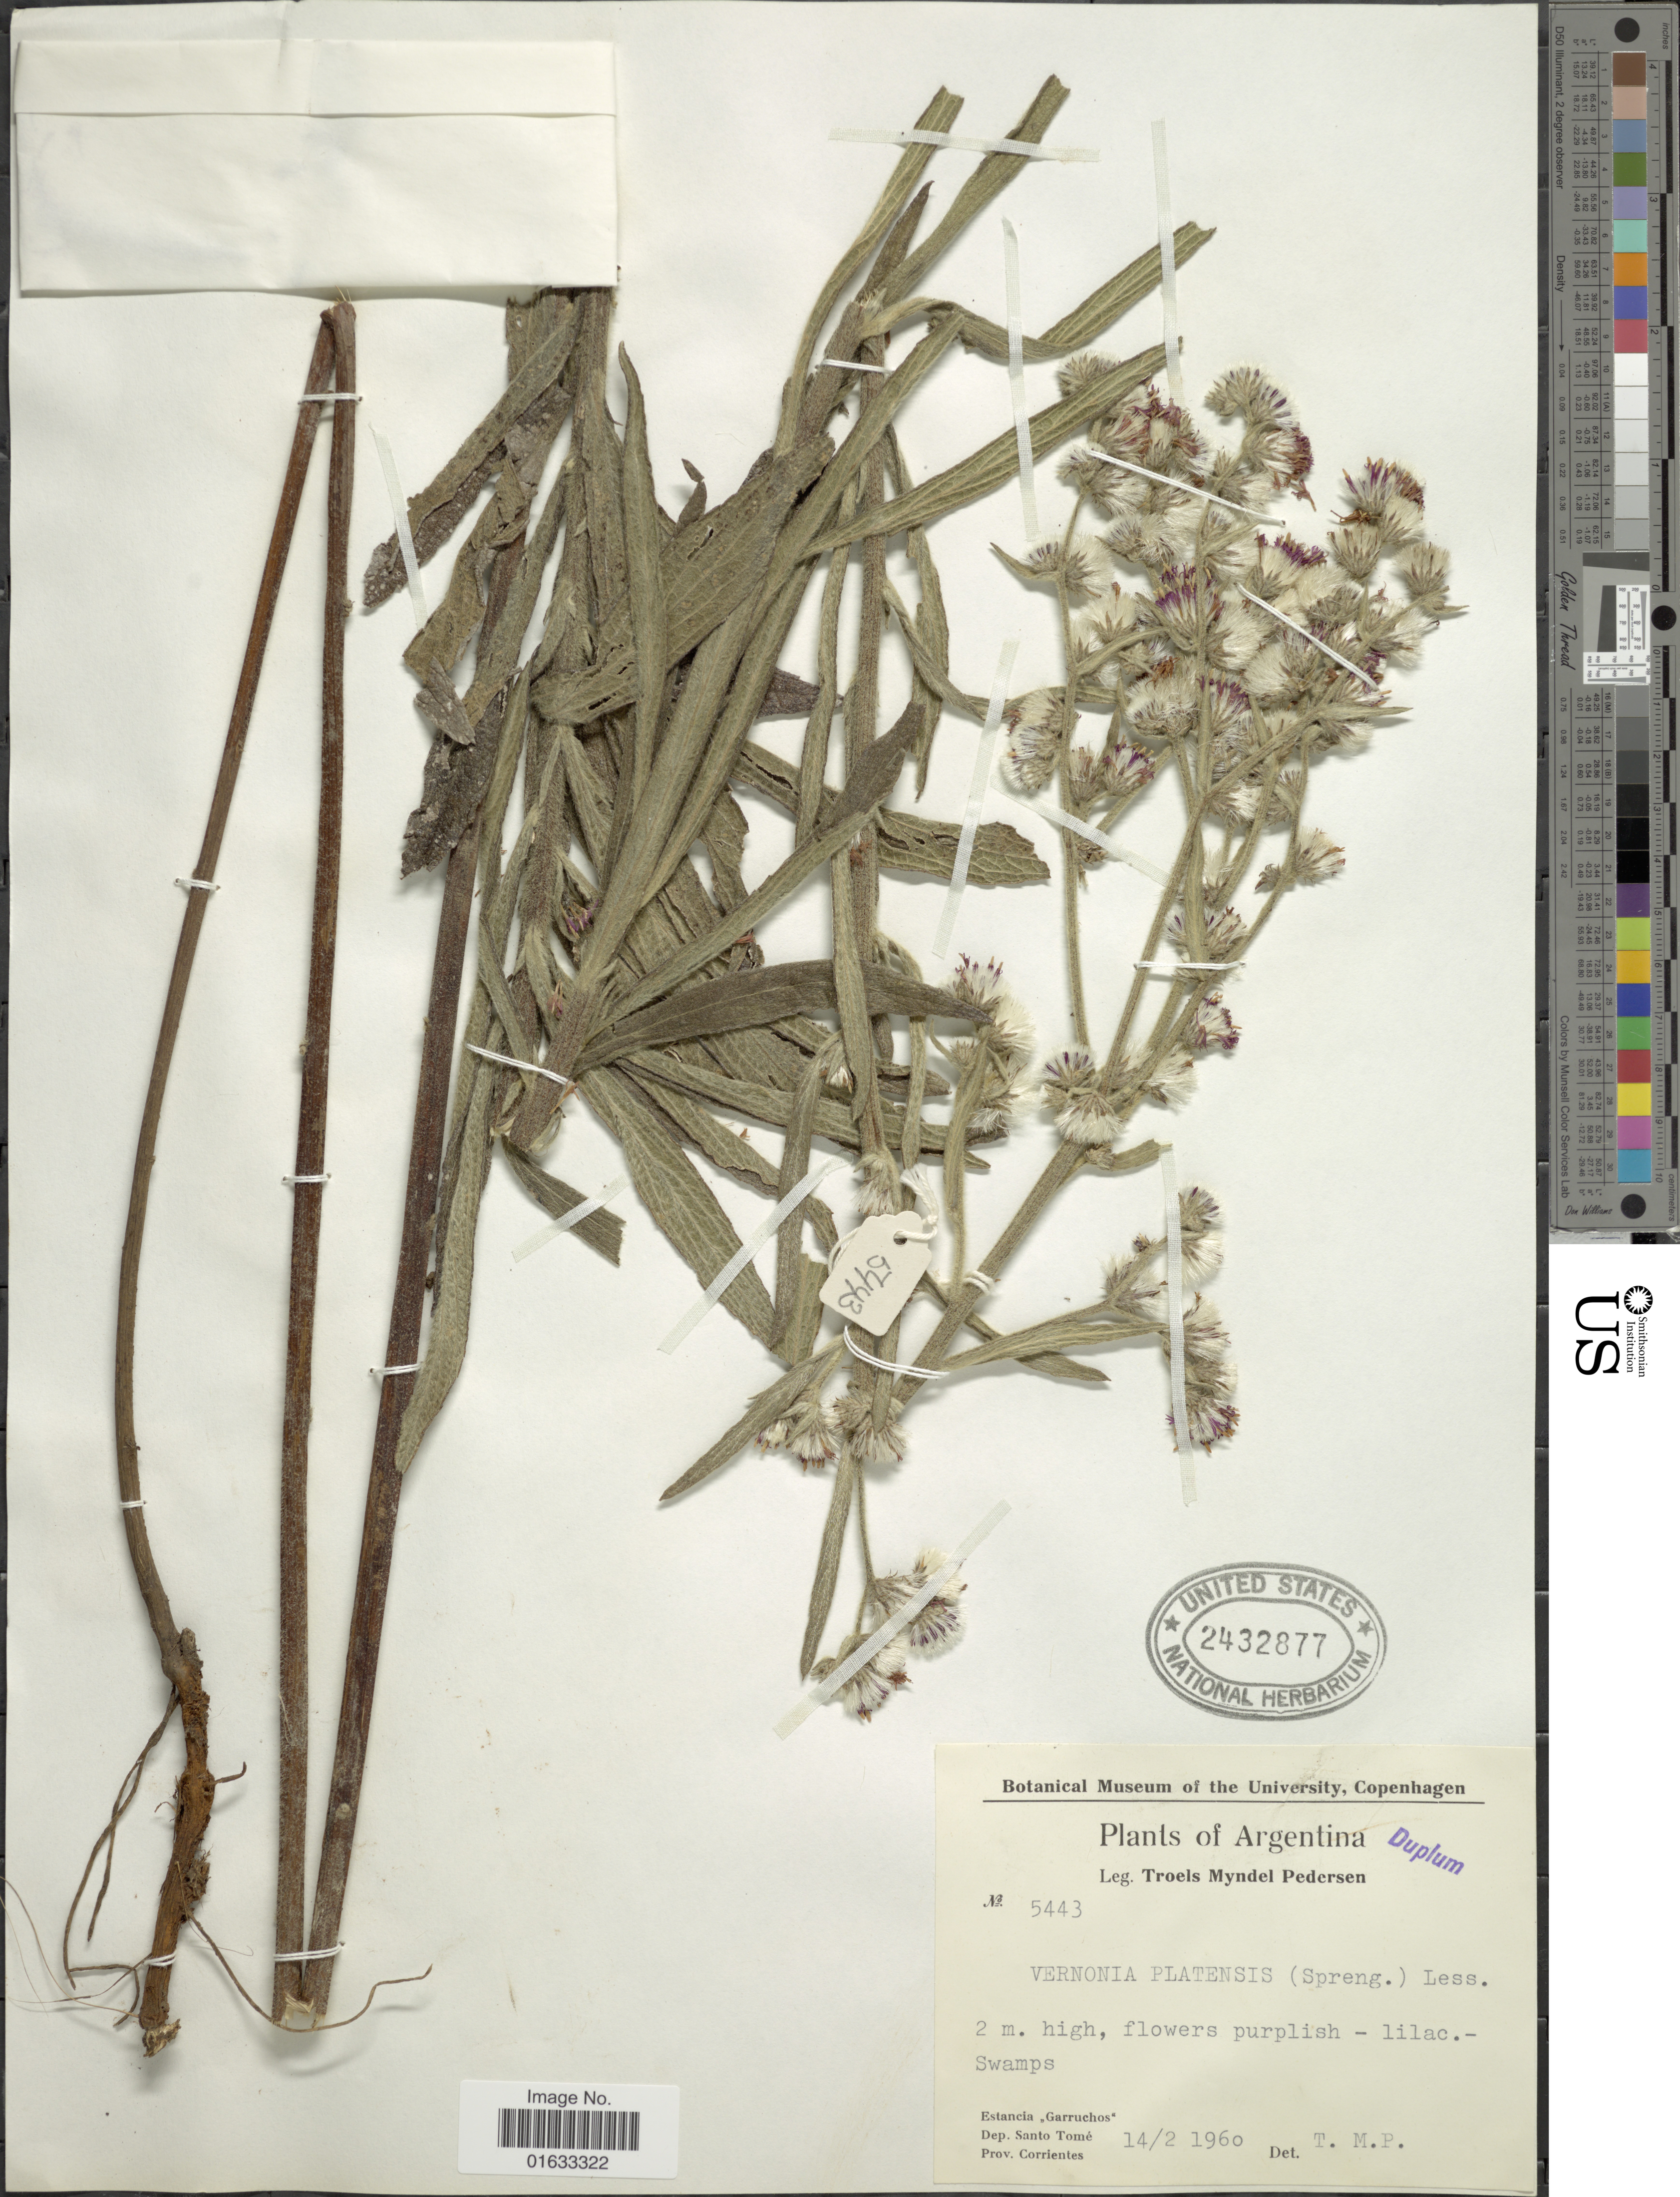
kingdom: Plantae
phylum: Tracheophyta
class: Magnoliopsida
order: Asterales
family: Asteraceae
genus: Chrysolaena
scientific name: Chrysolaena platensis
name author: (Spreng.) H. Rob.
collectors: T. Pederson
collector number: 5443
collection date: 1960-02-14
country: Argentina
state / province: Corrientes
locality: Estancia Garruchos, Dep. Santo Tome, Prov. Corrientes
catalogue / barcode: US 2432877